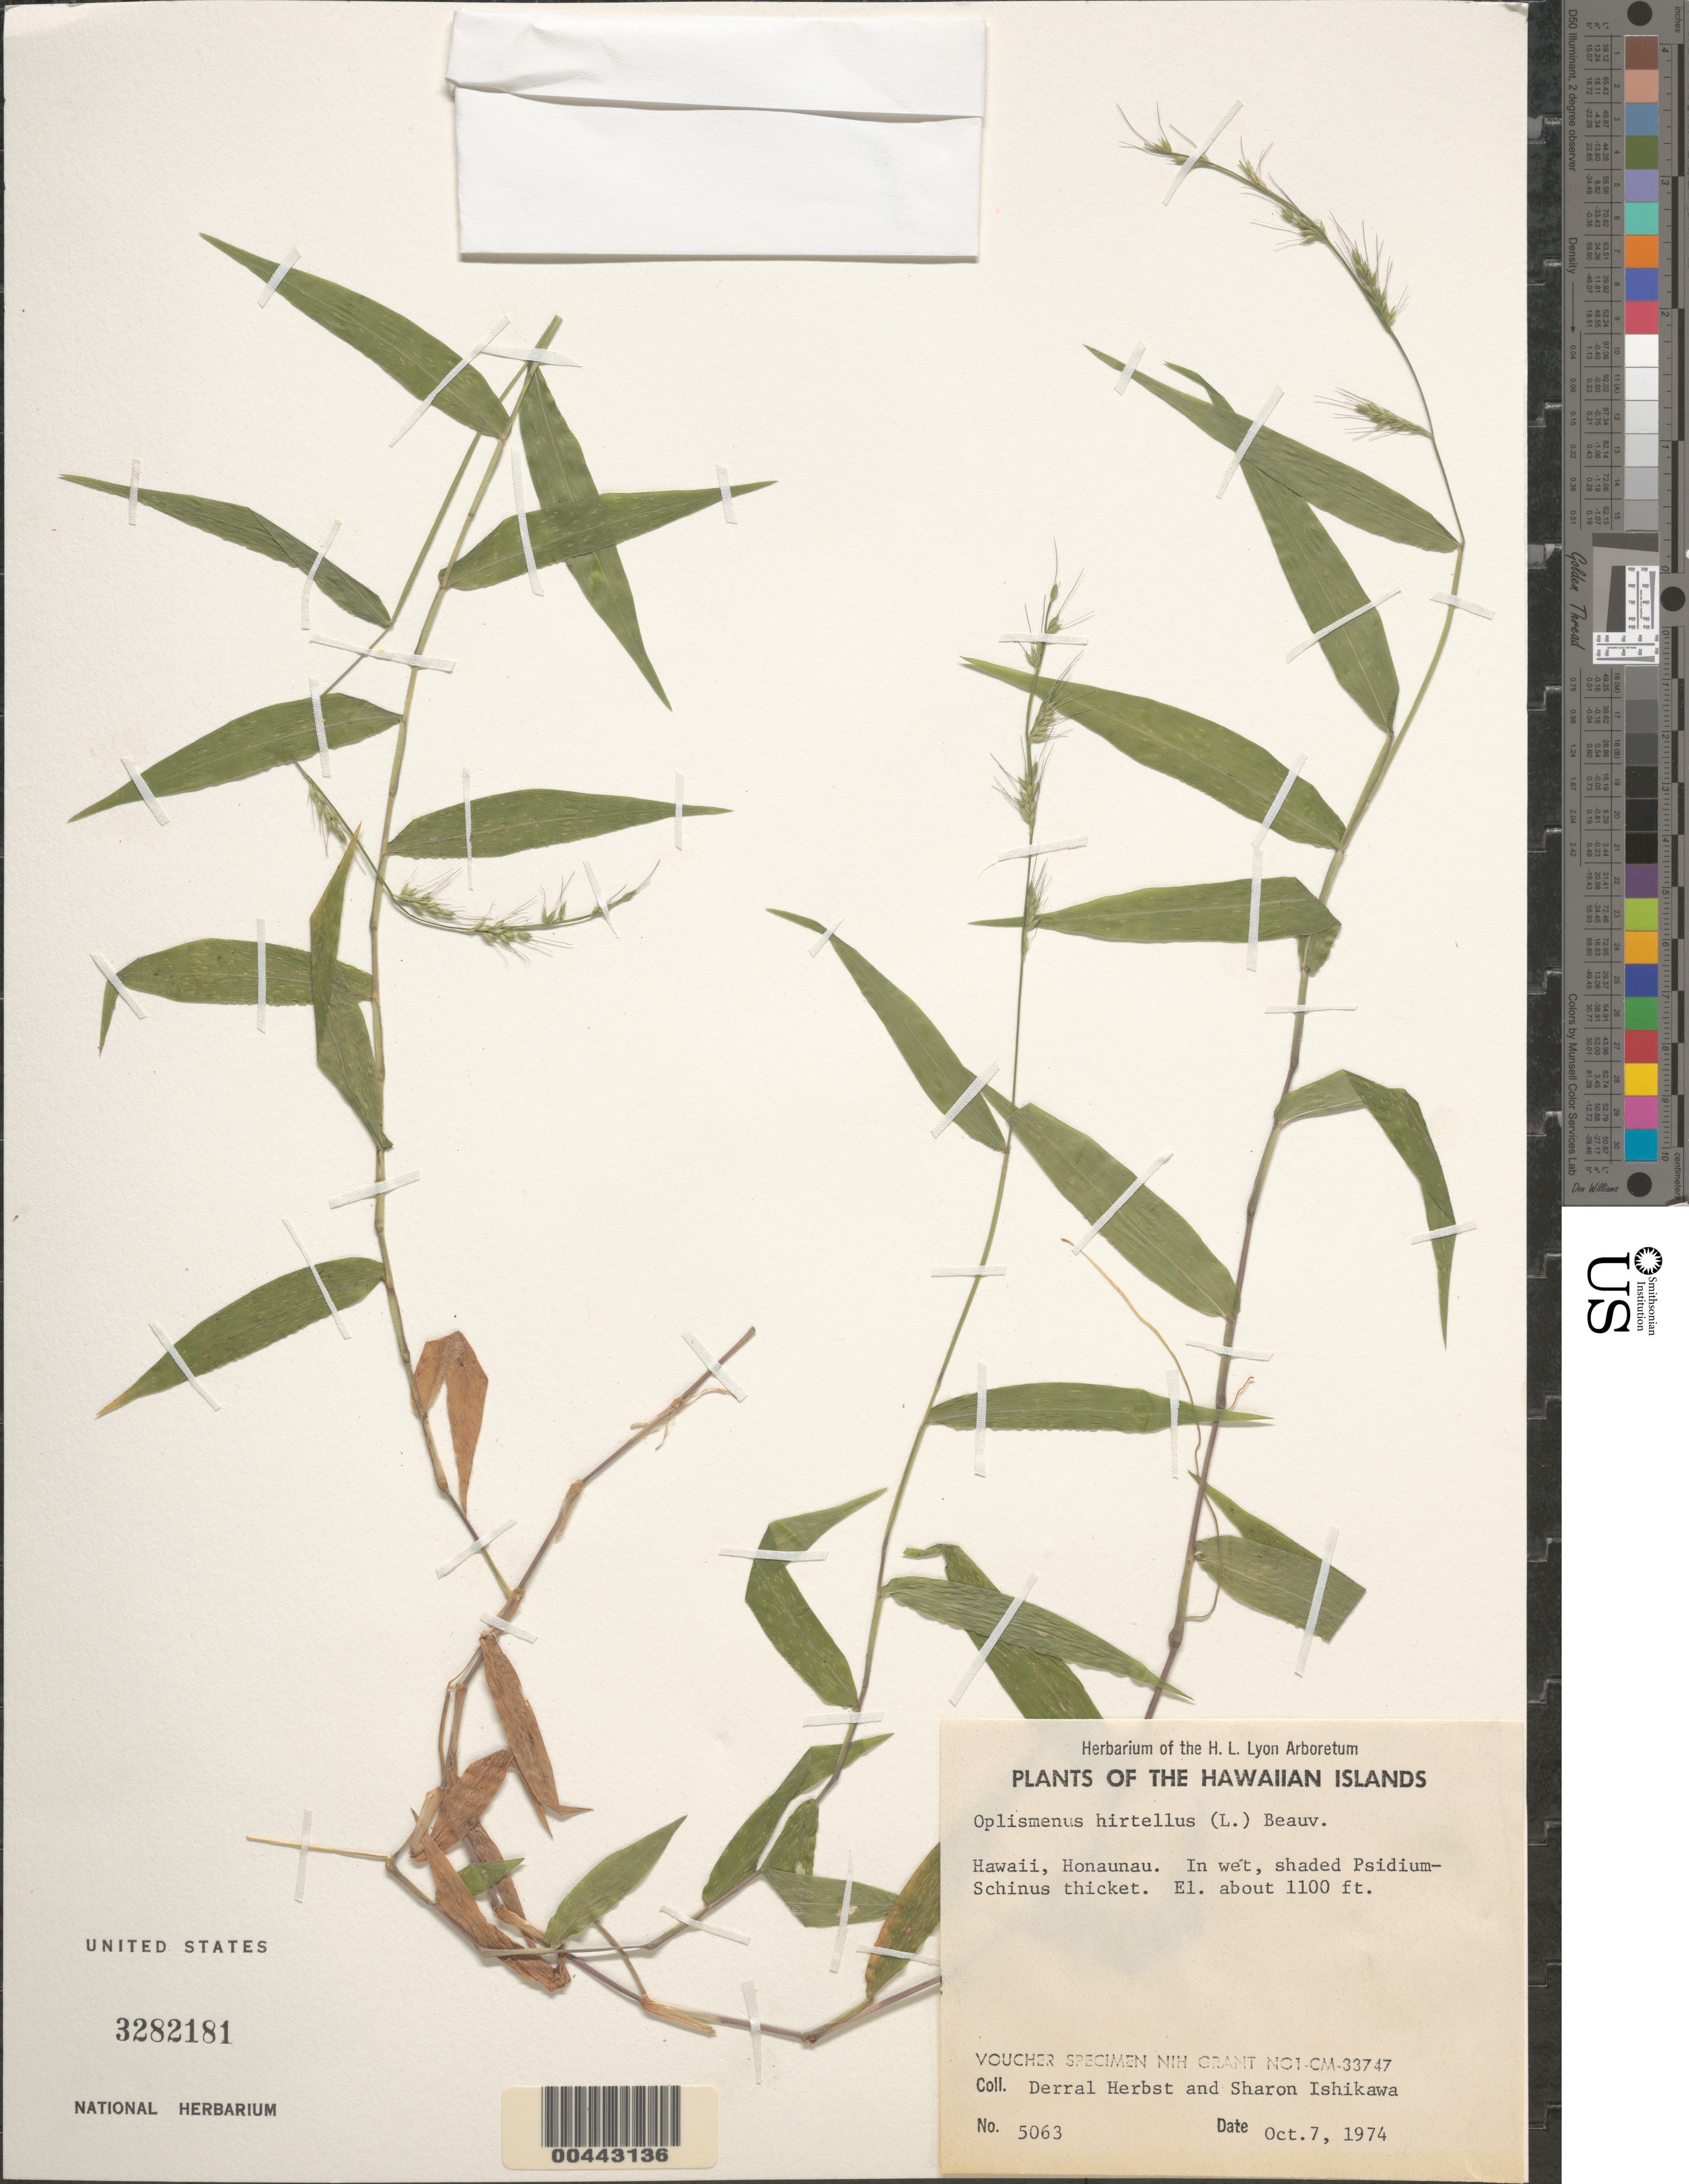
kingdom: Plantae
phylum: Tracheophyta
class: Liliopsida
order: Poales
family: Poaceae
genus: Oplismenus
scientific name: Oplismenus hirtellus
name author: (L.) P. Beauv.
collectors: D. R. Herbst & S. Ishikawa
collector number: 5063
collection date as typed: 7 Oct 1974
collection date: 1974-10-07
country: United States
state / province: Hawaii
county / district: Hawaii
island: Hawaii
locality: Honaunau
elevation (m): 335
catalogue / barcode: US 3282181